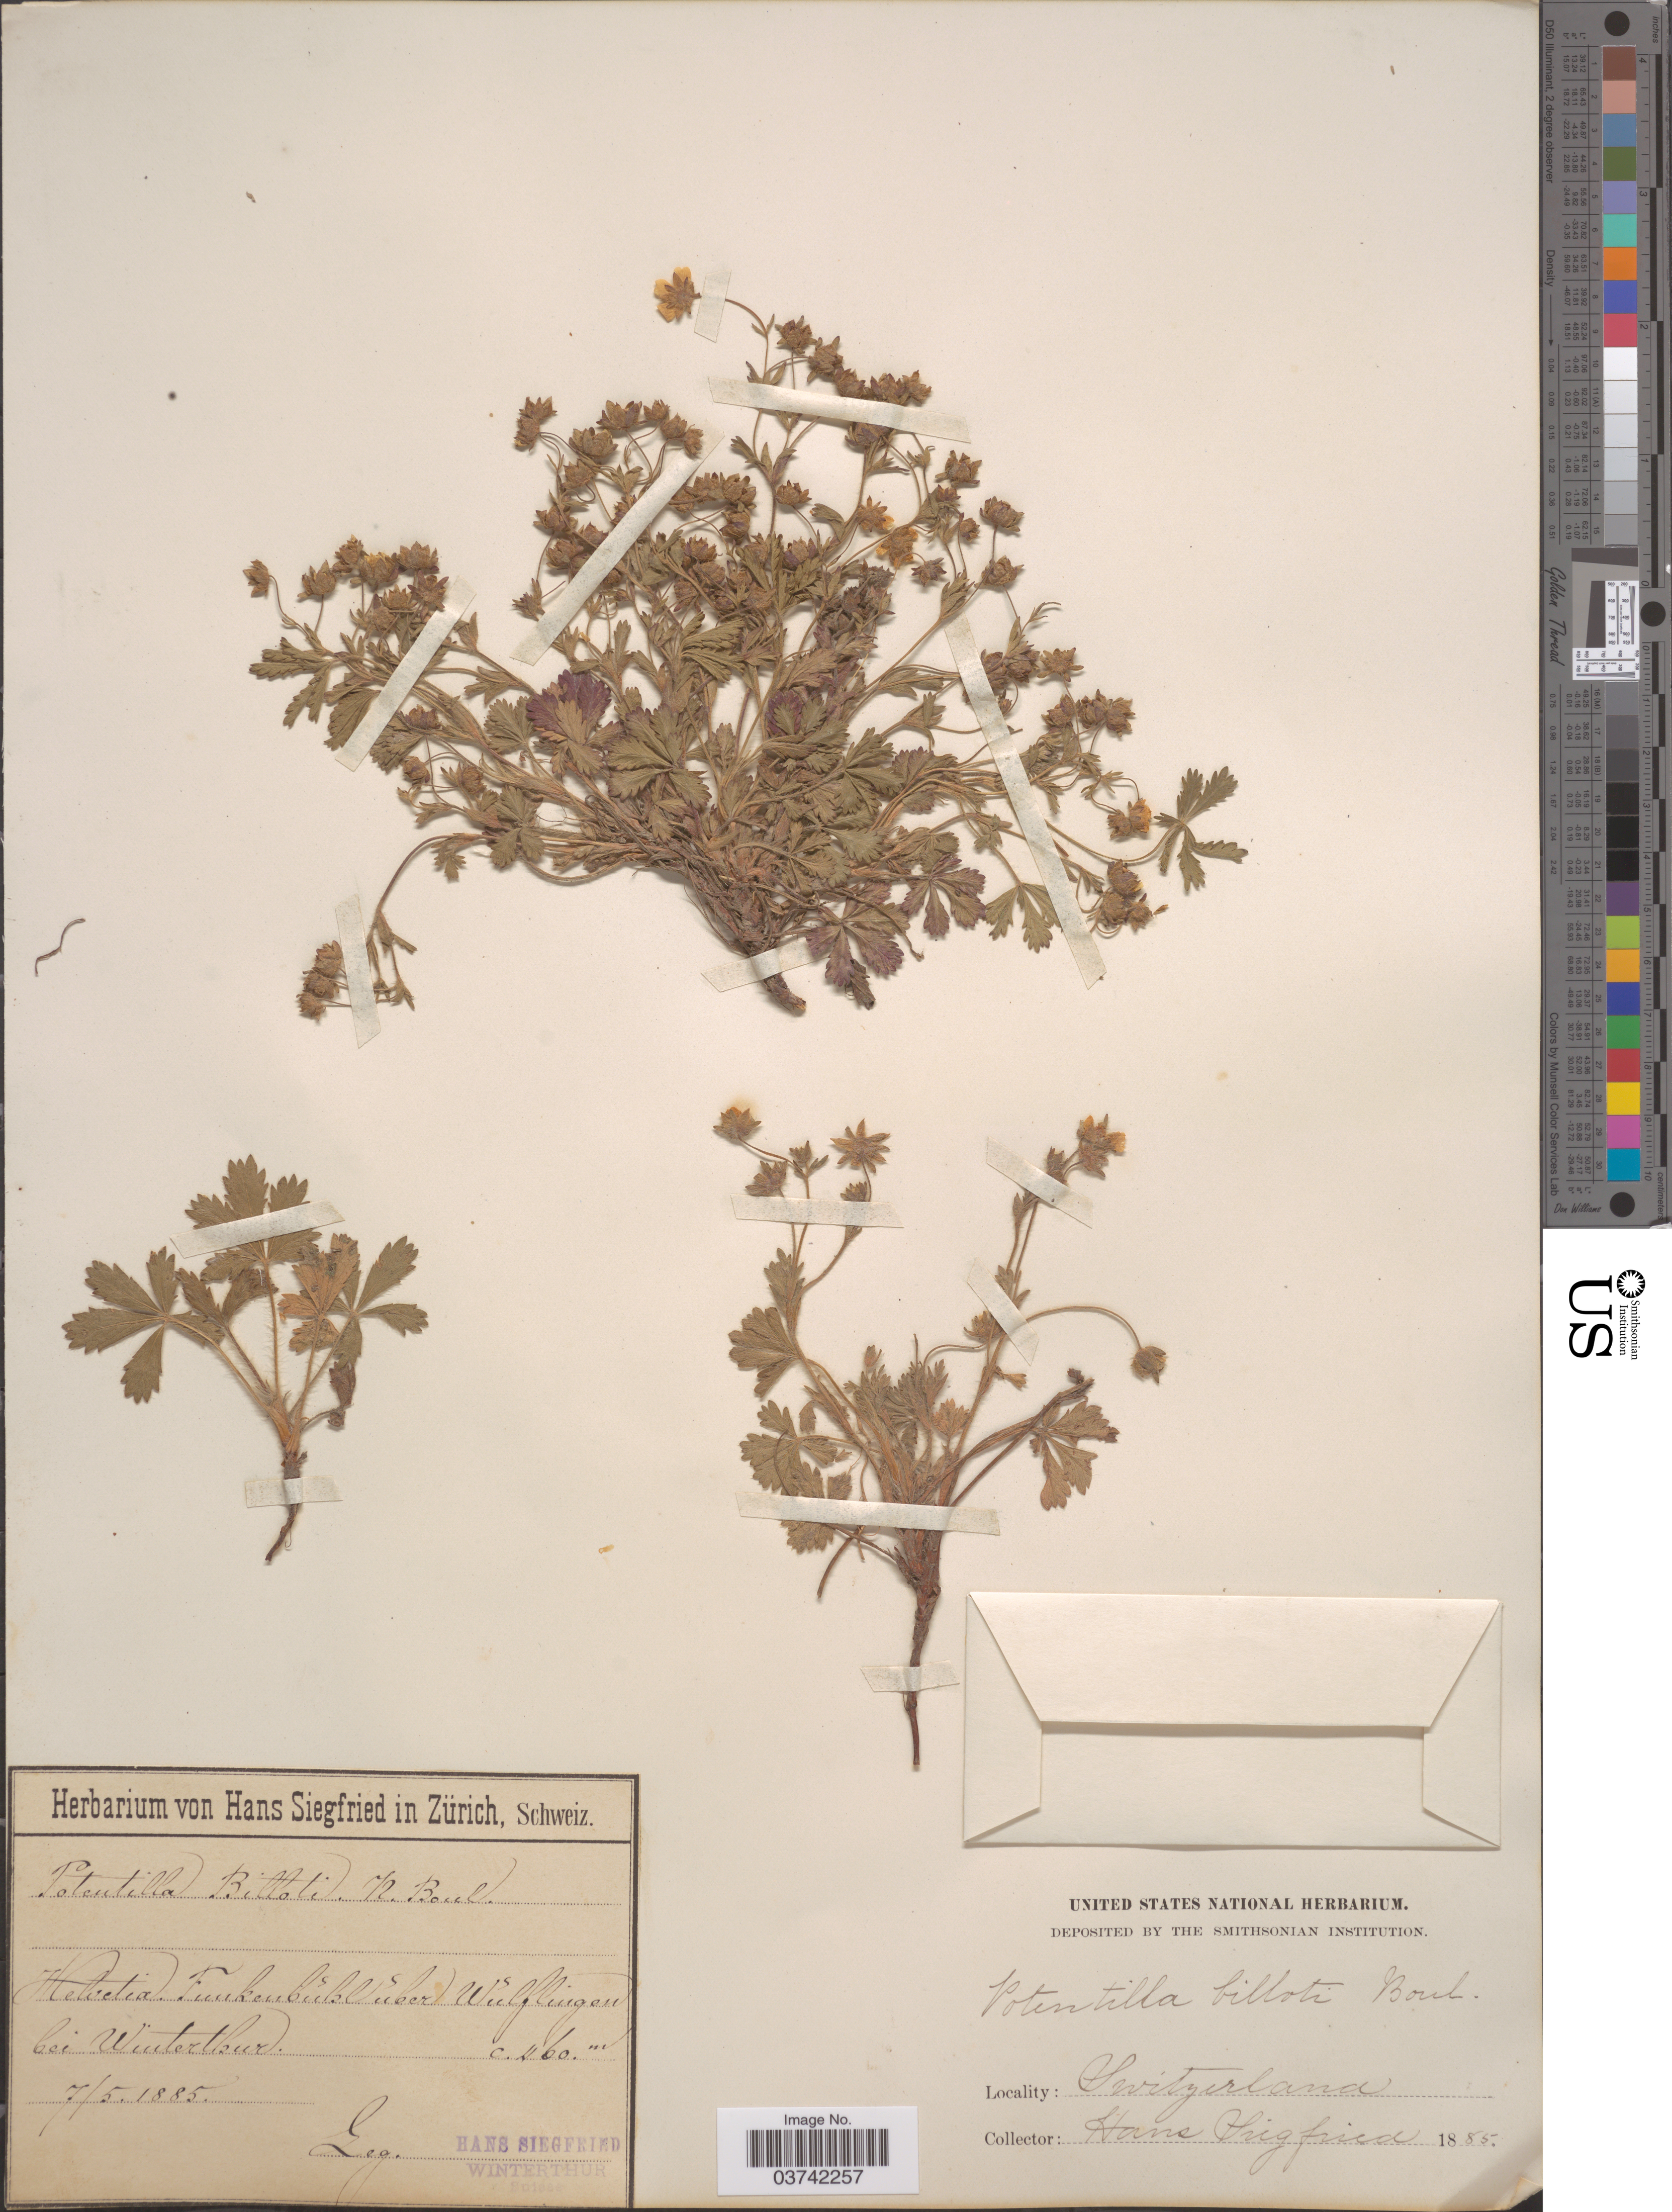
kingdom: Plantae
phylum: Tracheophyta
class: Magnoliopsida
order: Rosales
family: Rosaceae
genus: Potentilla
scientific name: Potentilla billotii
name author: Boulay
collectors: H. Siegfried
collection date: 1885-05-07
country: Switzerland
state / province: Zürich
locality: Helvetia. Funkenbuhll über Wülflingen bei Winterthur